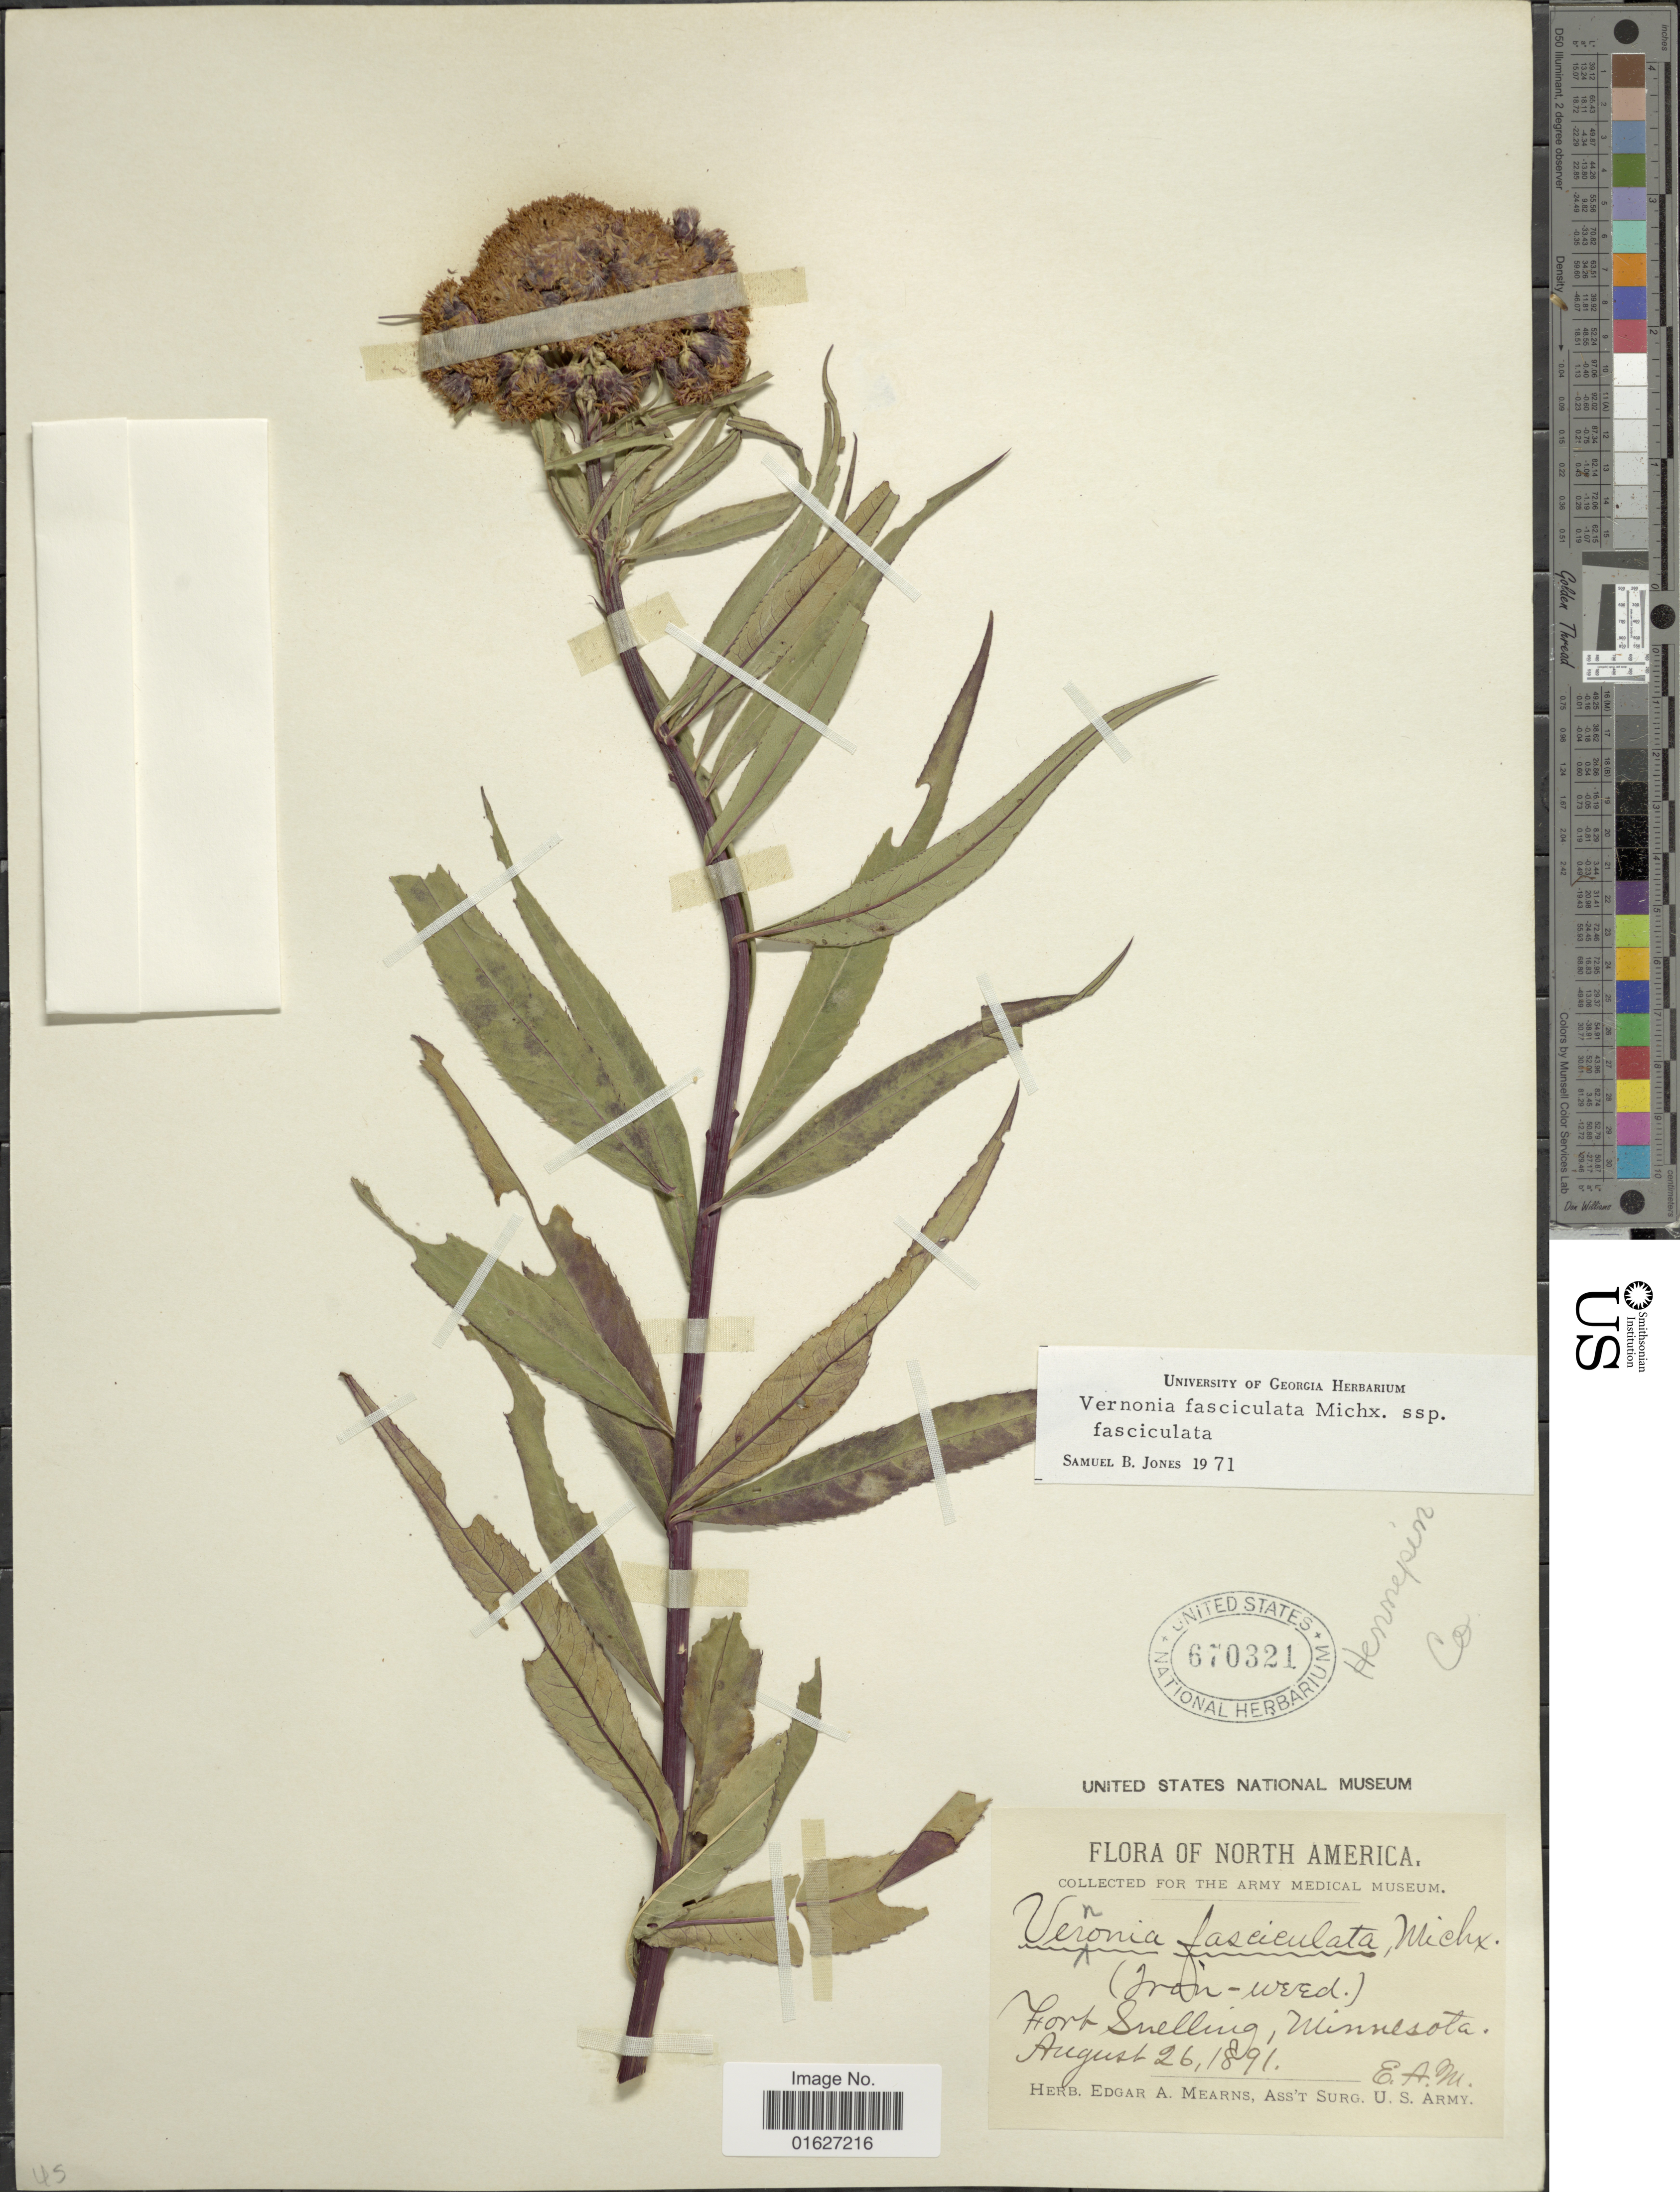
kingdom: Plantae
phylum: Tracheophyta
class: Magnoliopsida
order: Asterales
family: Asteraceae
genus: Vernonia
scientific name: Vernonia fasciculata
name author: Michx.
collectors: E. A. Mearns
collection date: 1891-08-26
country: United States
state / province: Minnesota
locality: Fort Snelling, Minnesota.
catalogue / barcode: US 670321